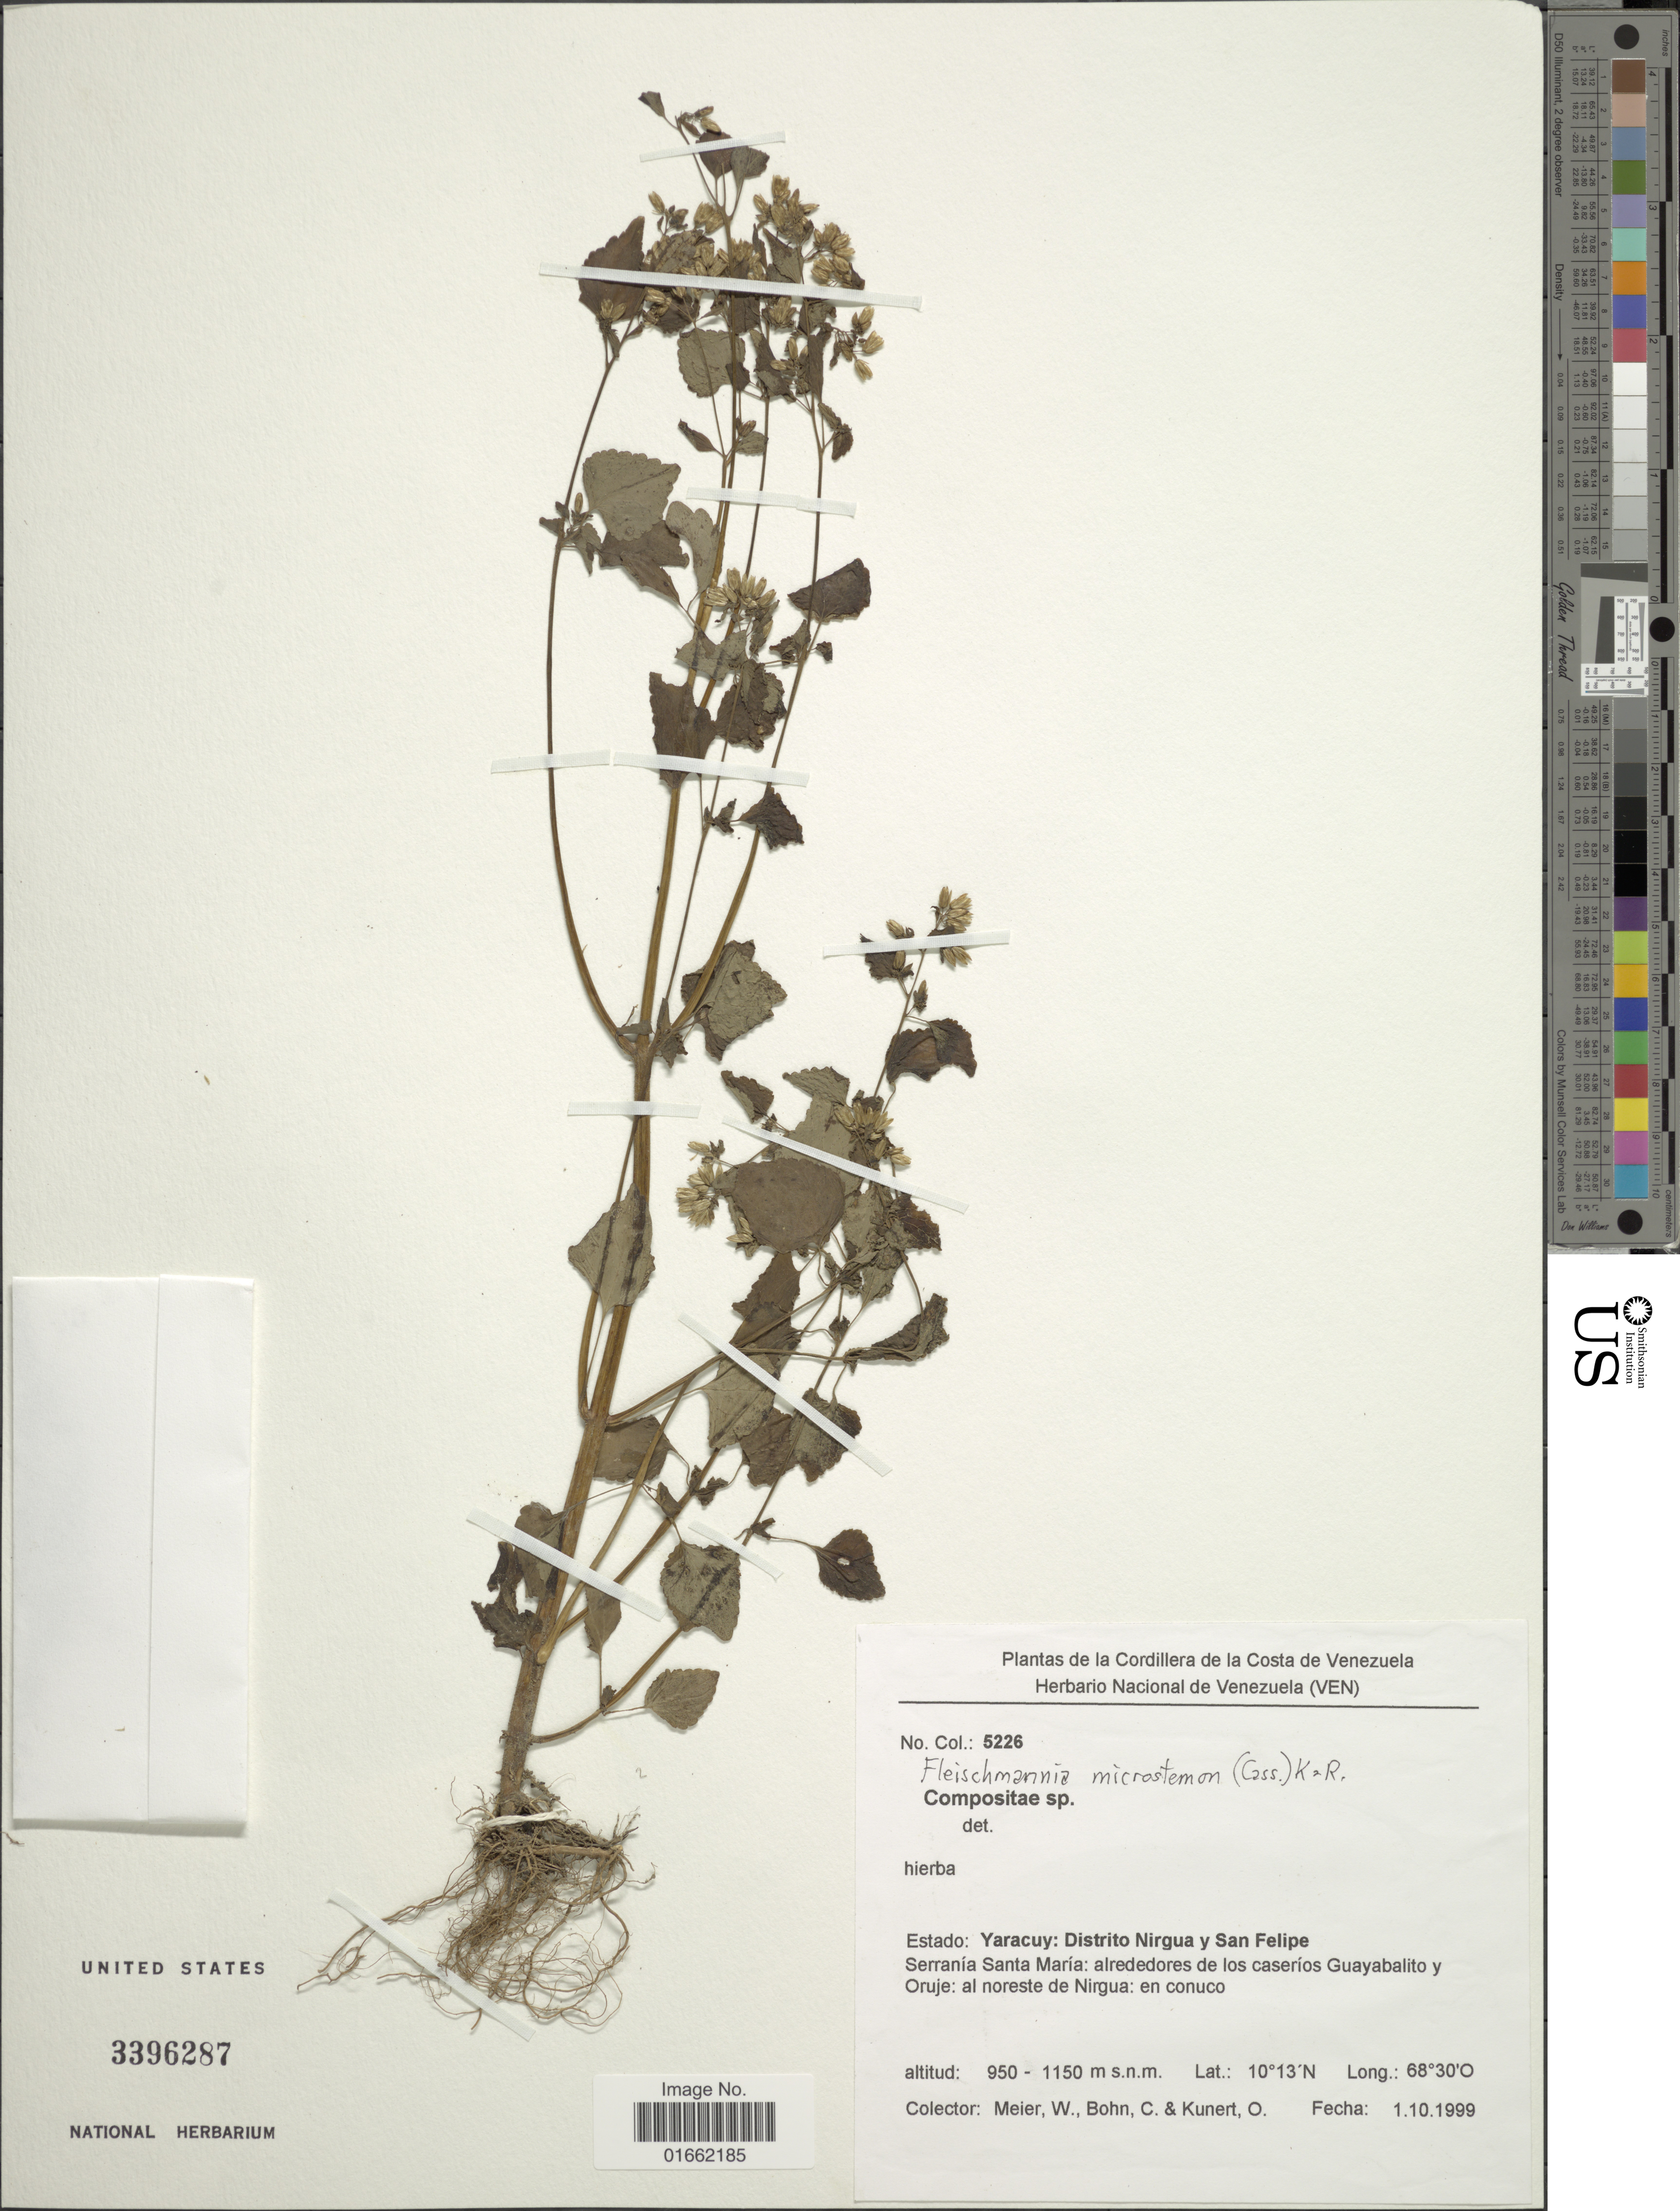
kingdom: Plantae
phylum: Tracheophyta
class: Magnoliopsida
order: Asterales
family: Asteraceae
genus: Fleischmannia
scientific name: Fleischmannia microstemon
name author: (Cass.) R.M. King & H. Rob.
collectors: W. Meier, C. Bohn & O. Kunert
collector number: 5226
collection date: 1999-10-01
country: Venezuela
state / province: Yaracuy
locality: Estado: Yaracuy: Distrito Nirgua y San Felipe. Serranía Santa María: alrededores de los caseríos Guayabalito y Oruje: al noreste de Nirgua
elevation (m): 950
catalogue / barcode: US 3396287